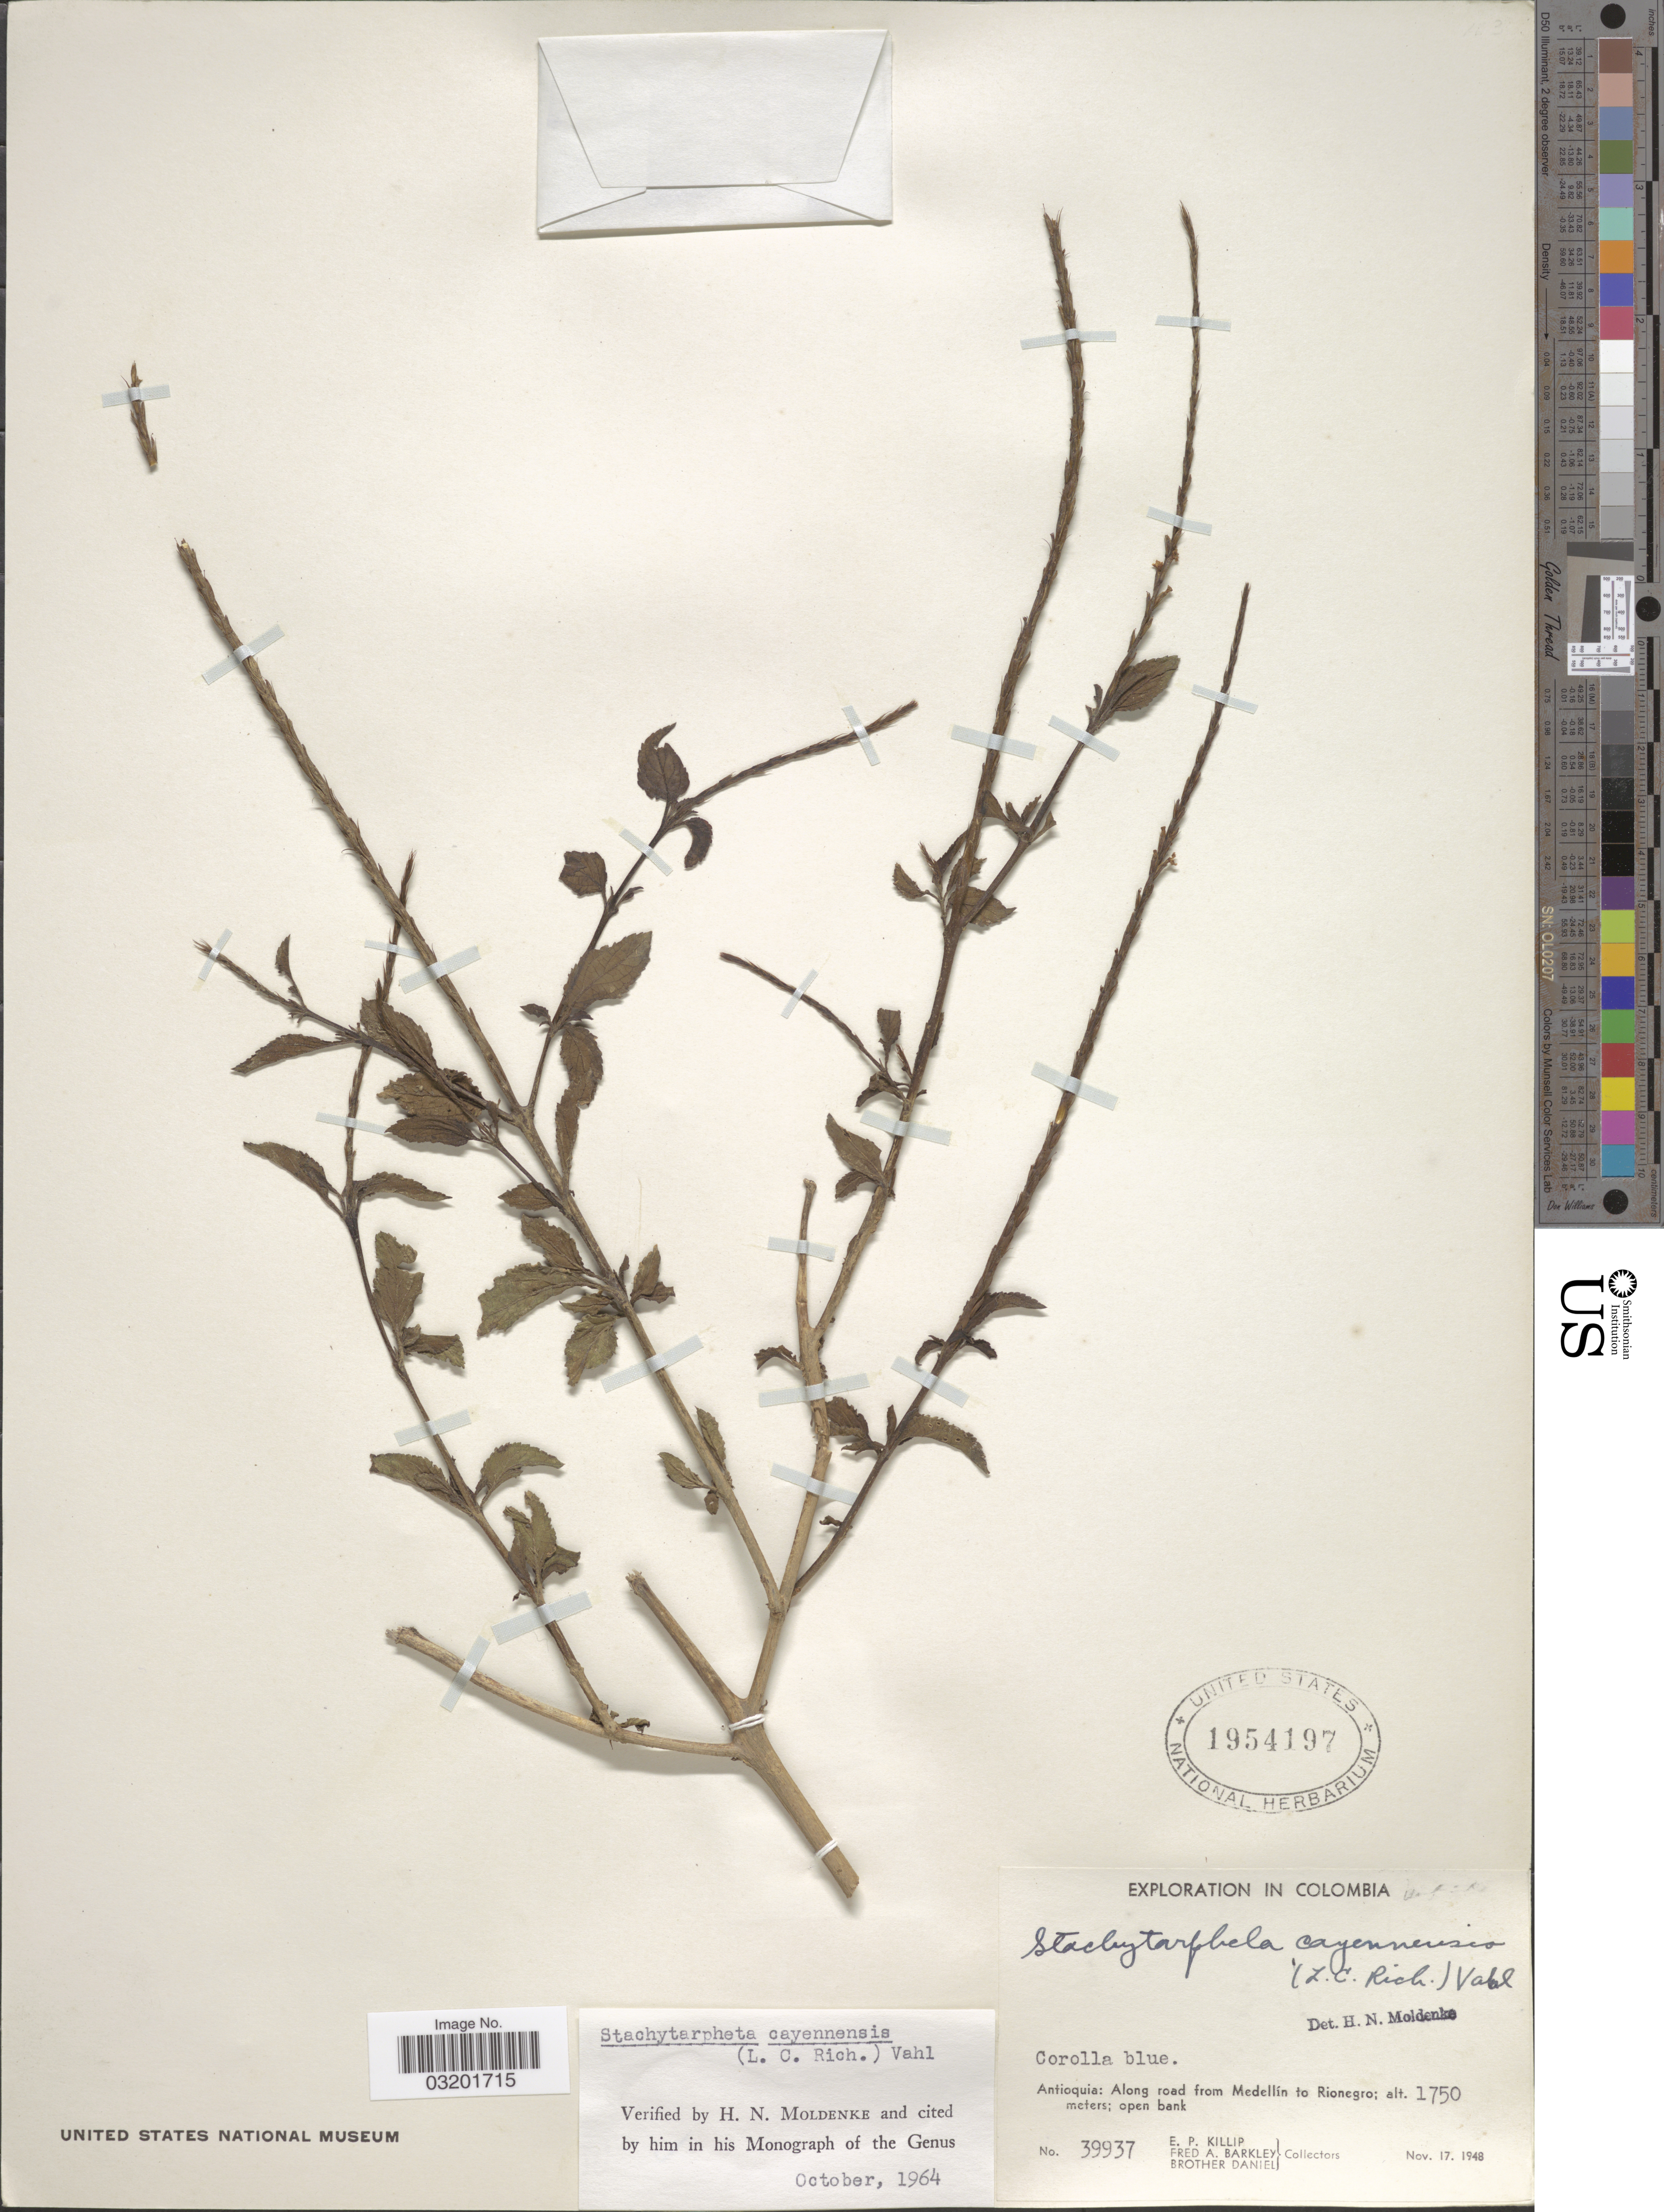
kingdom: Plantae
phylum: Tracheophyta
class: Magnoliopsida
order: Lamiales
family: Verbenaceae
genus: Stachytarpheta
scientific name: Stachytarpheta cayennensis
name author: (Rich.) Vahl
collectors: E. P. Killip, F. A. Barkley & Bro. Daniel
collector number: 39937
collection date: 1948-11-17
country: Colombia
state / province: Antioquia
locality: Along road from Medellín to Rionegro.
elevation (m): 1750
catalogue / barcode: US 1954197